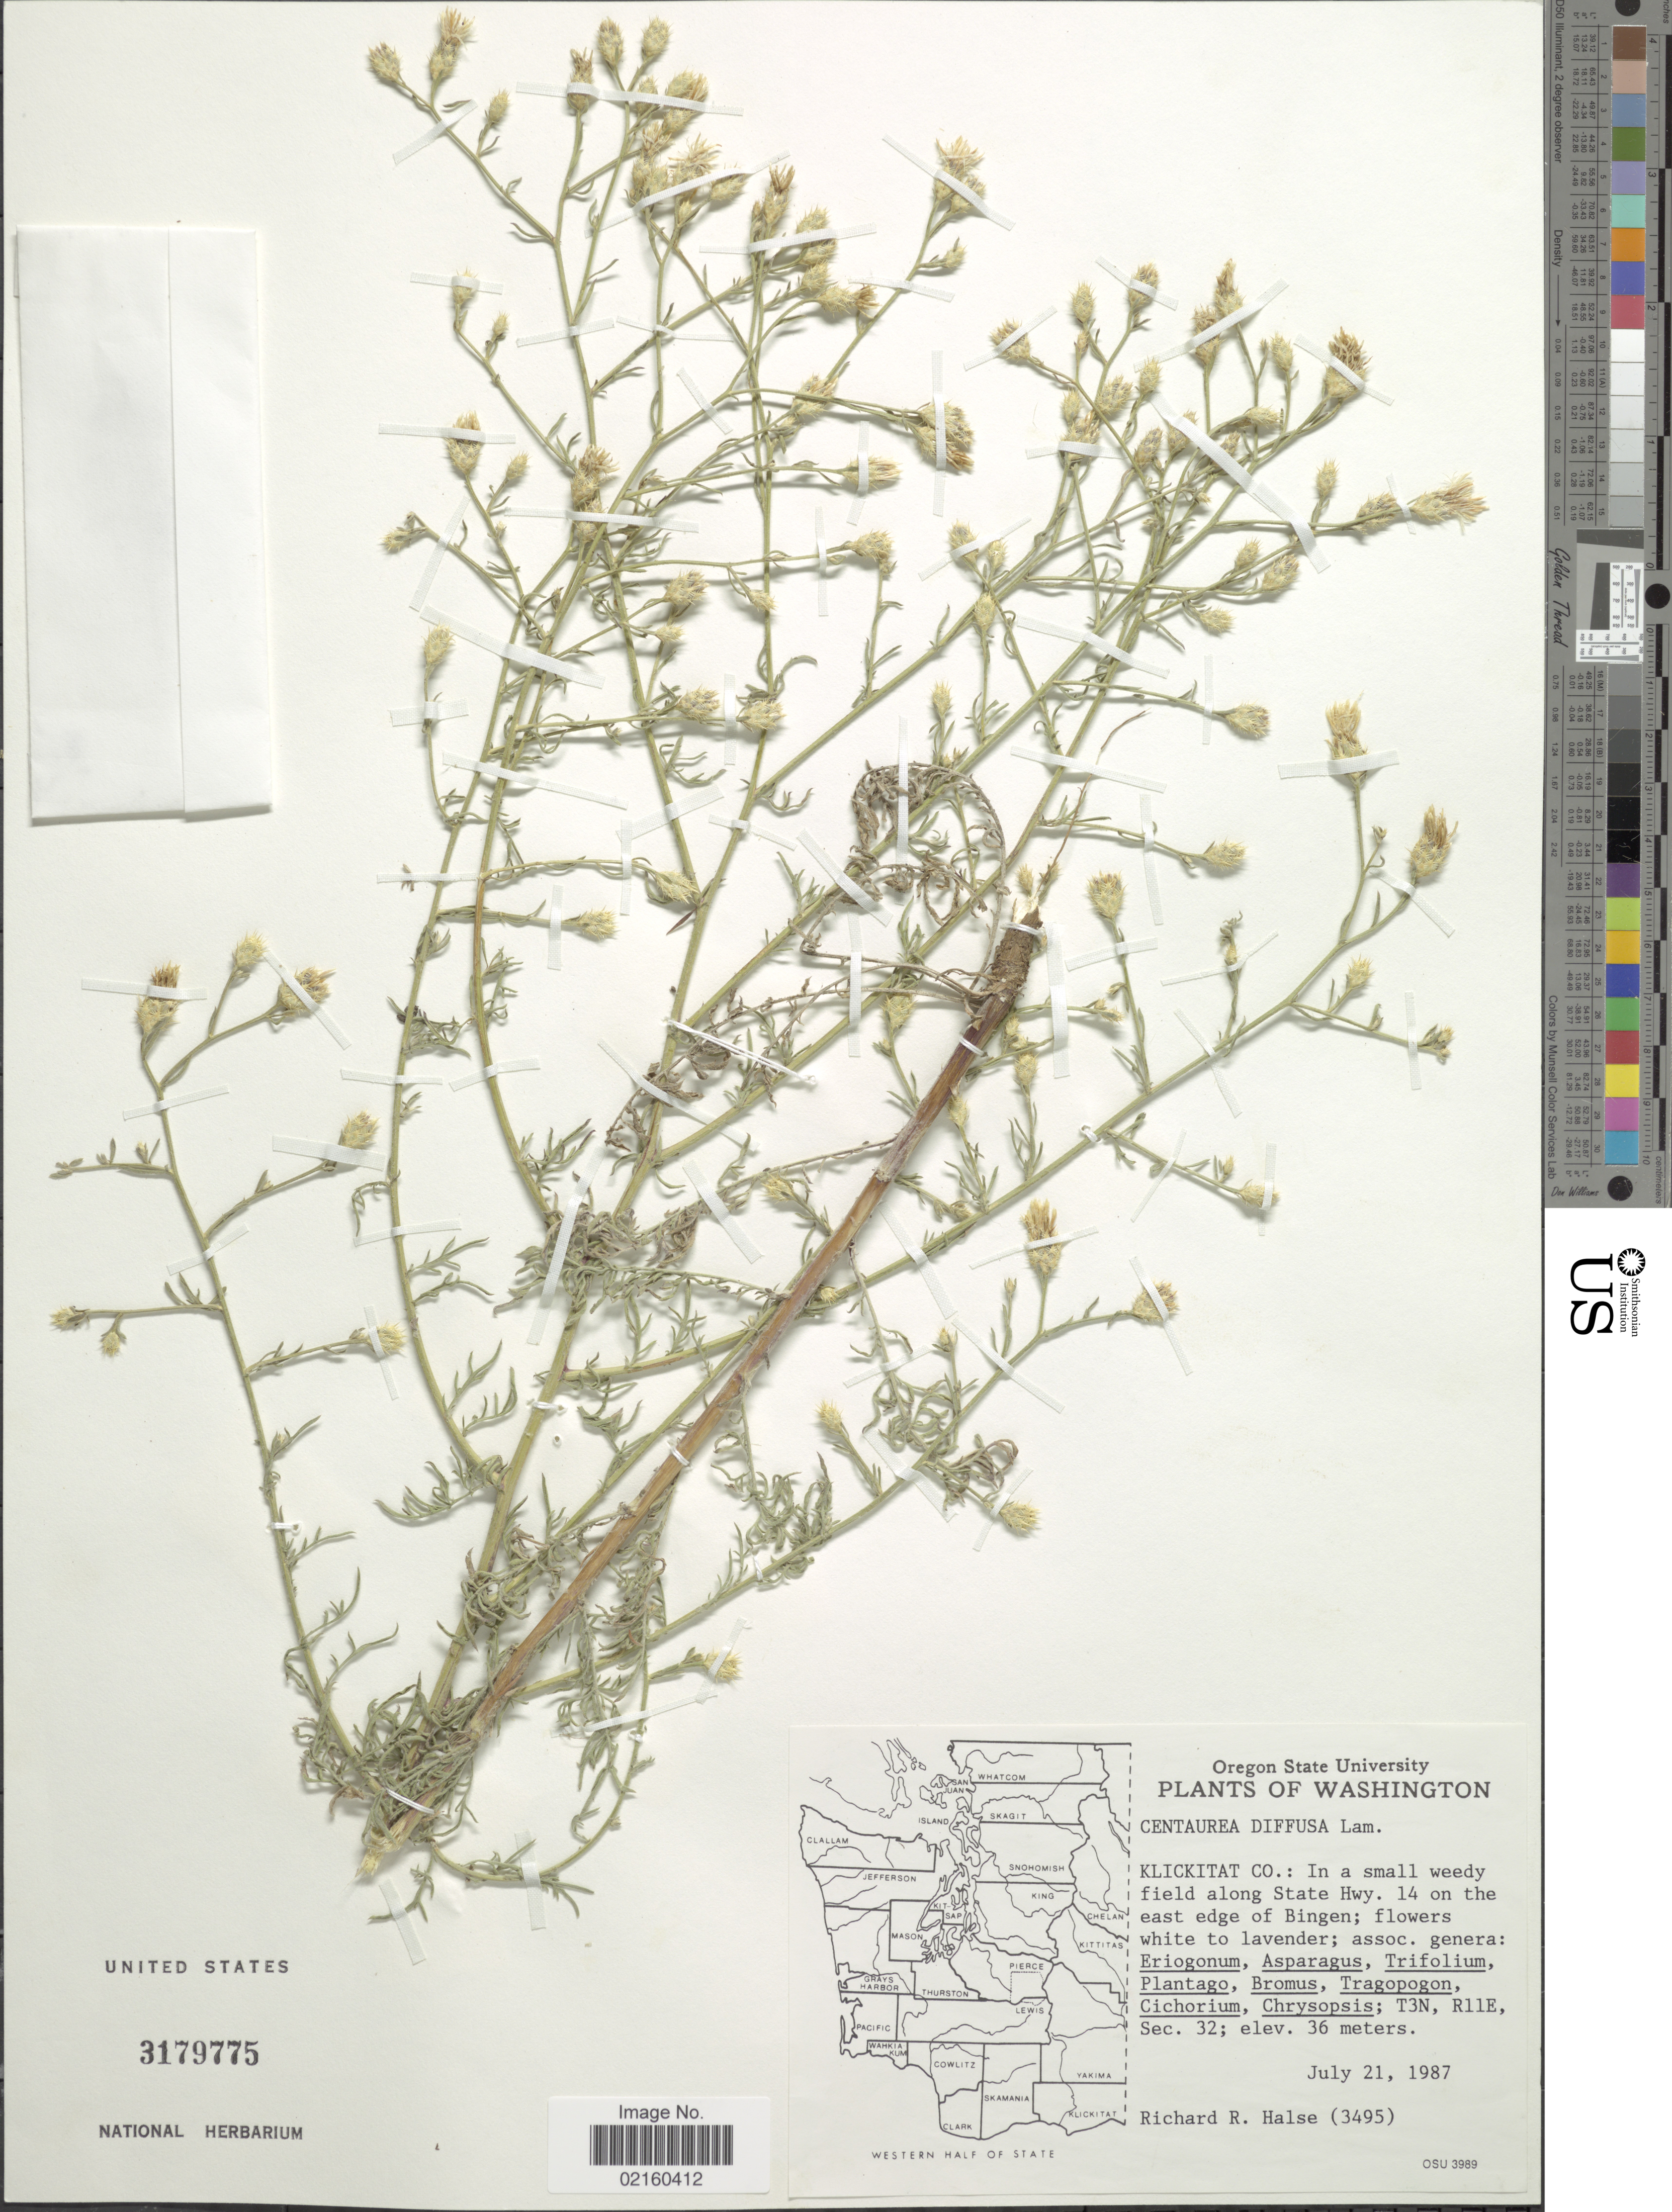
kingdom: Plantae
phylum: Tracheophyta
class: Magnoliopsida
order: Asterales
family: Asteraceae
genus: Centaurea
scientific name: Centaurea diffusa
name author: Lam.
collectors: R. Halse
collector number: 3495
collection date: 1987-07-21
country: United States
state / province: Washington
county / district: Klickitat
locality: Klickitat Co., along State Hwy. 14 on the east edge of Bingen, T3N, R11E, Sec. 32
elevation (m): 36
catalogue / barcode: US 3179775